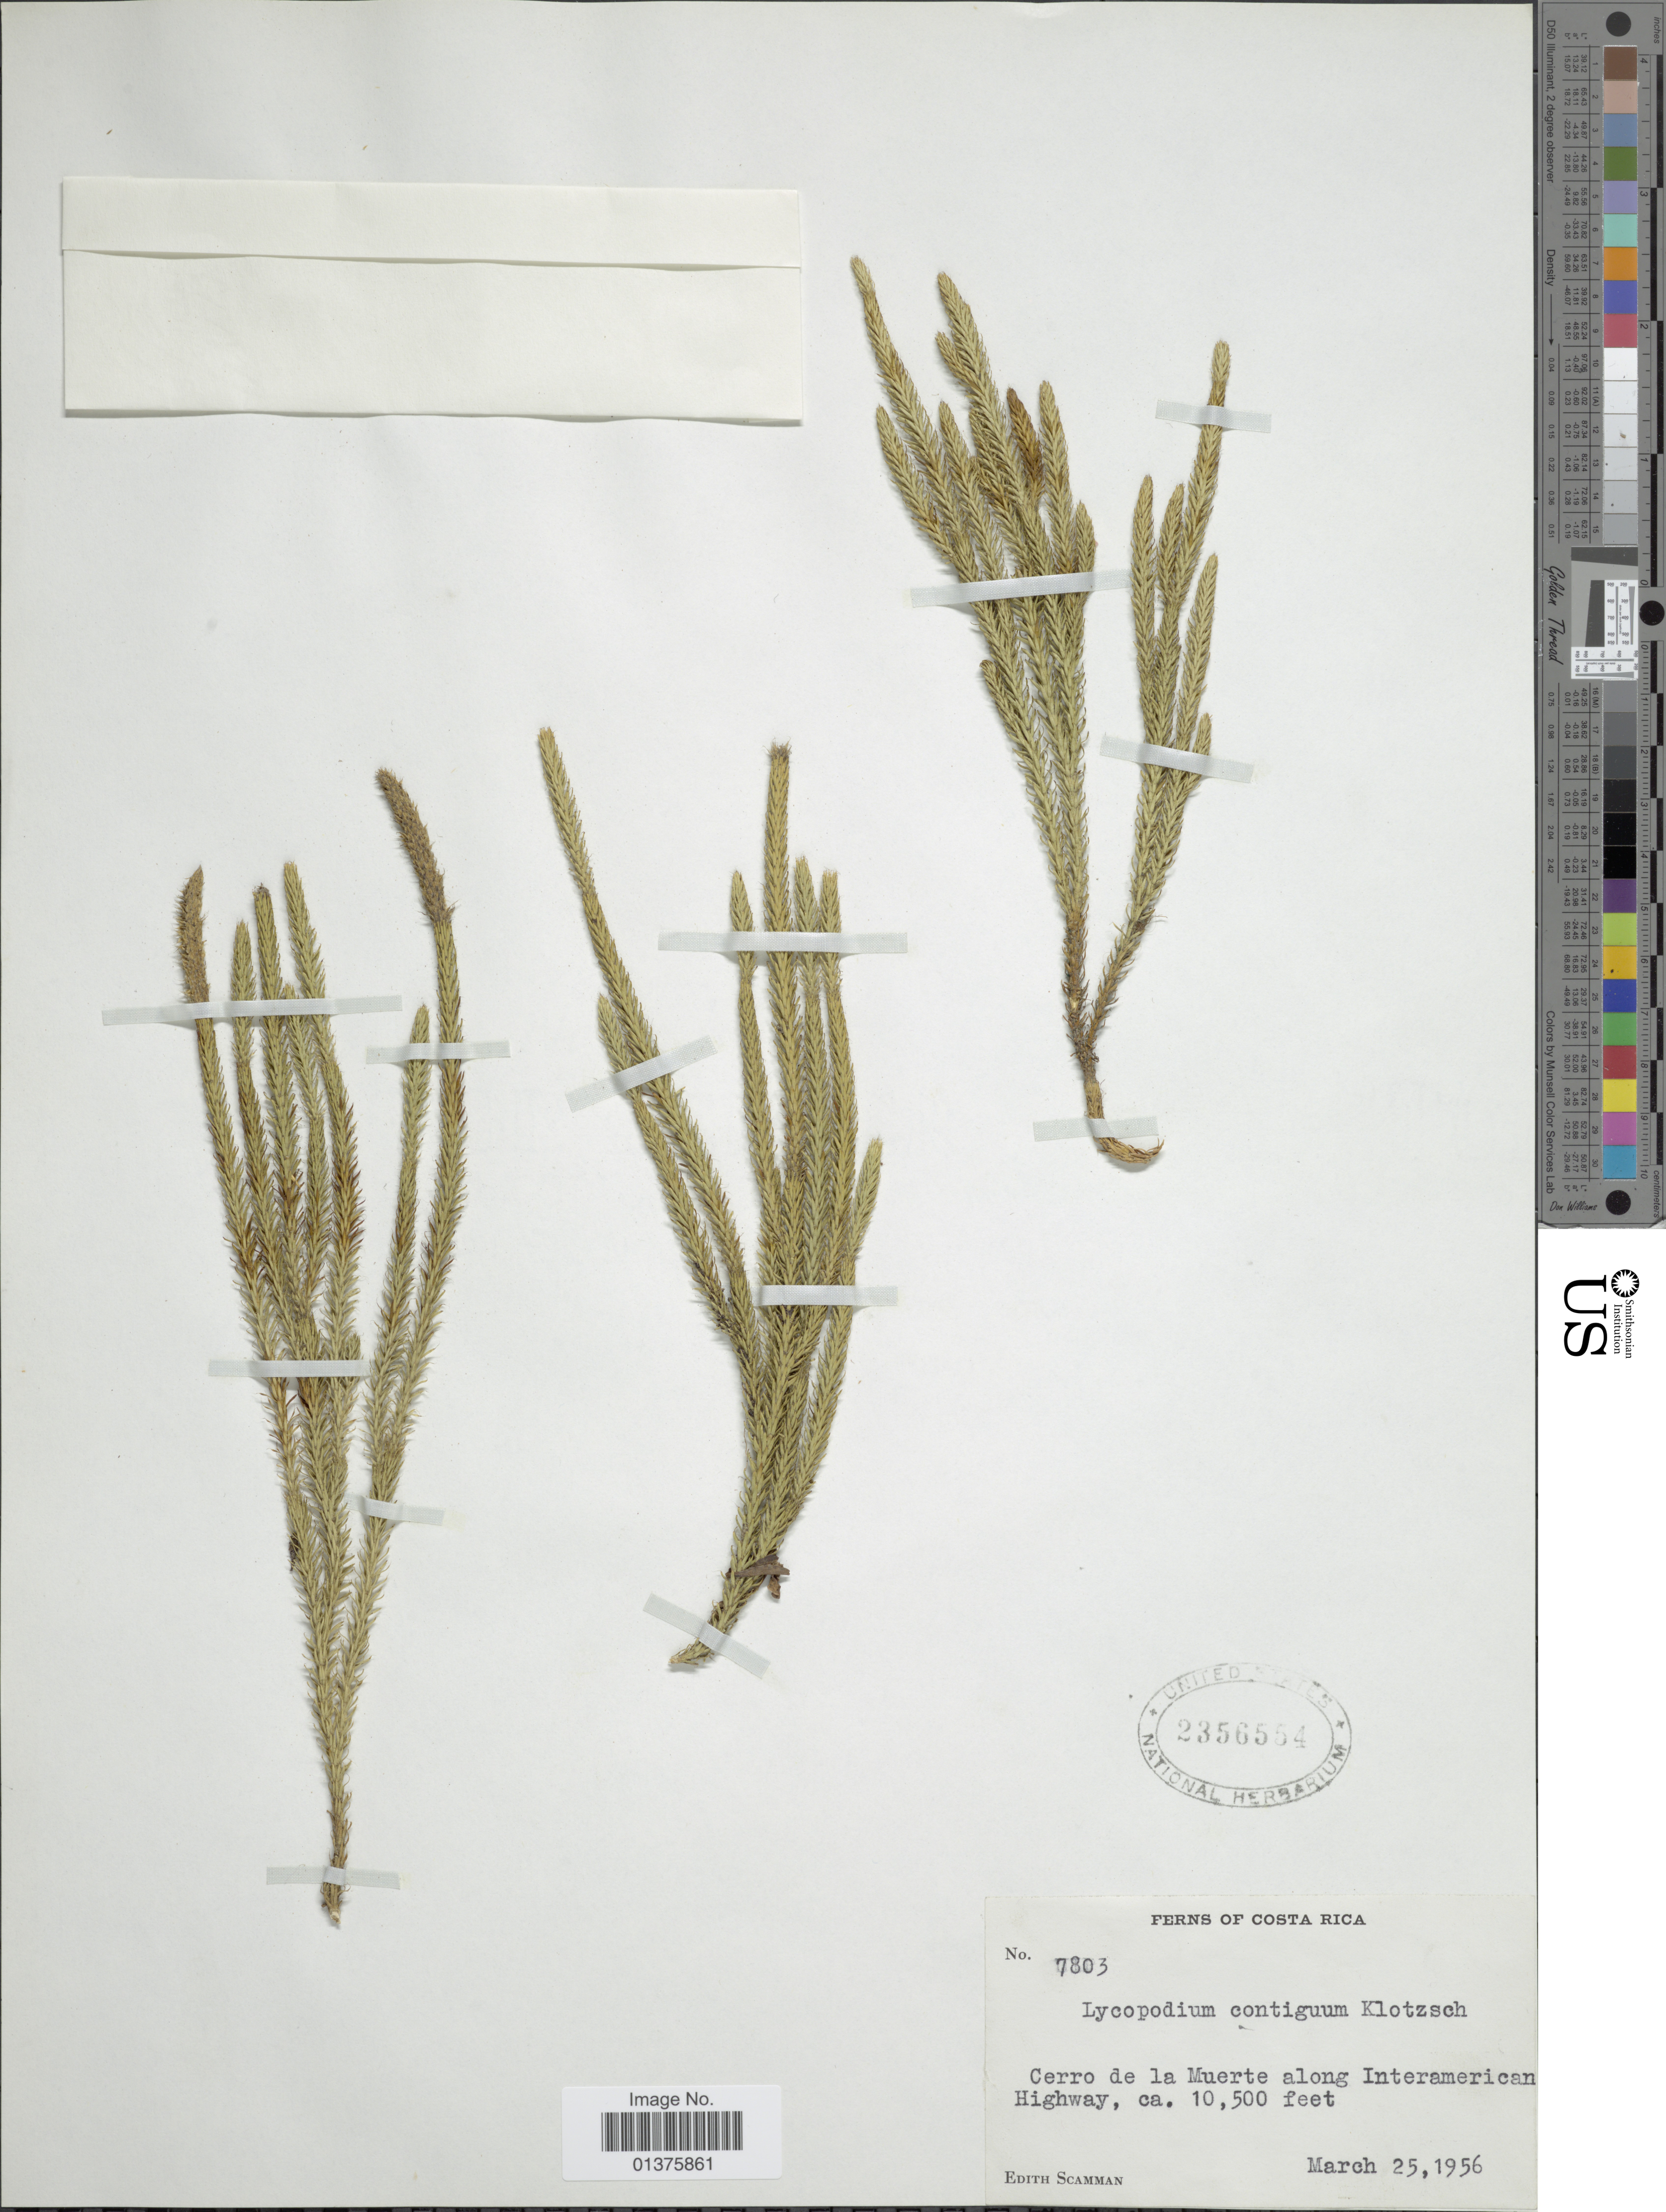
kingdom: Plantae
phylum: Tracheophyta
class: Lycopodiopsida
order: Lycopodiales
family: Lycopodiaceae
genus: Lycopodium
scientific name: Lycopodium clavatum subsp. contiguum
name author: (Klotzsch) B. Øllg.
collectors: E. Scamman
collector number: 7803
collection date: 1956-03-25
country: Costa Rica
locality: Cerro de la Muerte along Interamerican Highway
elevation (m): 3200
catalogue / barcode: US 2356554